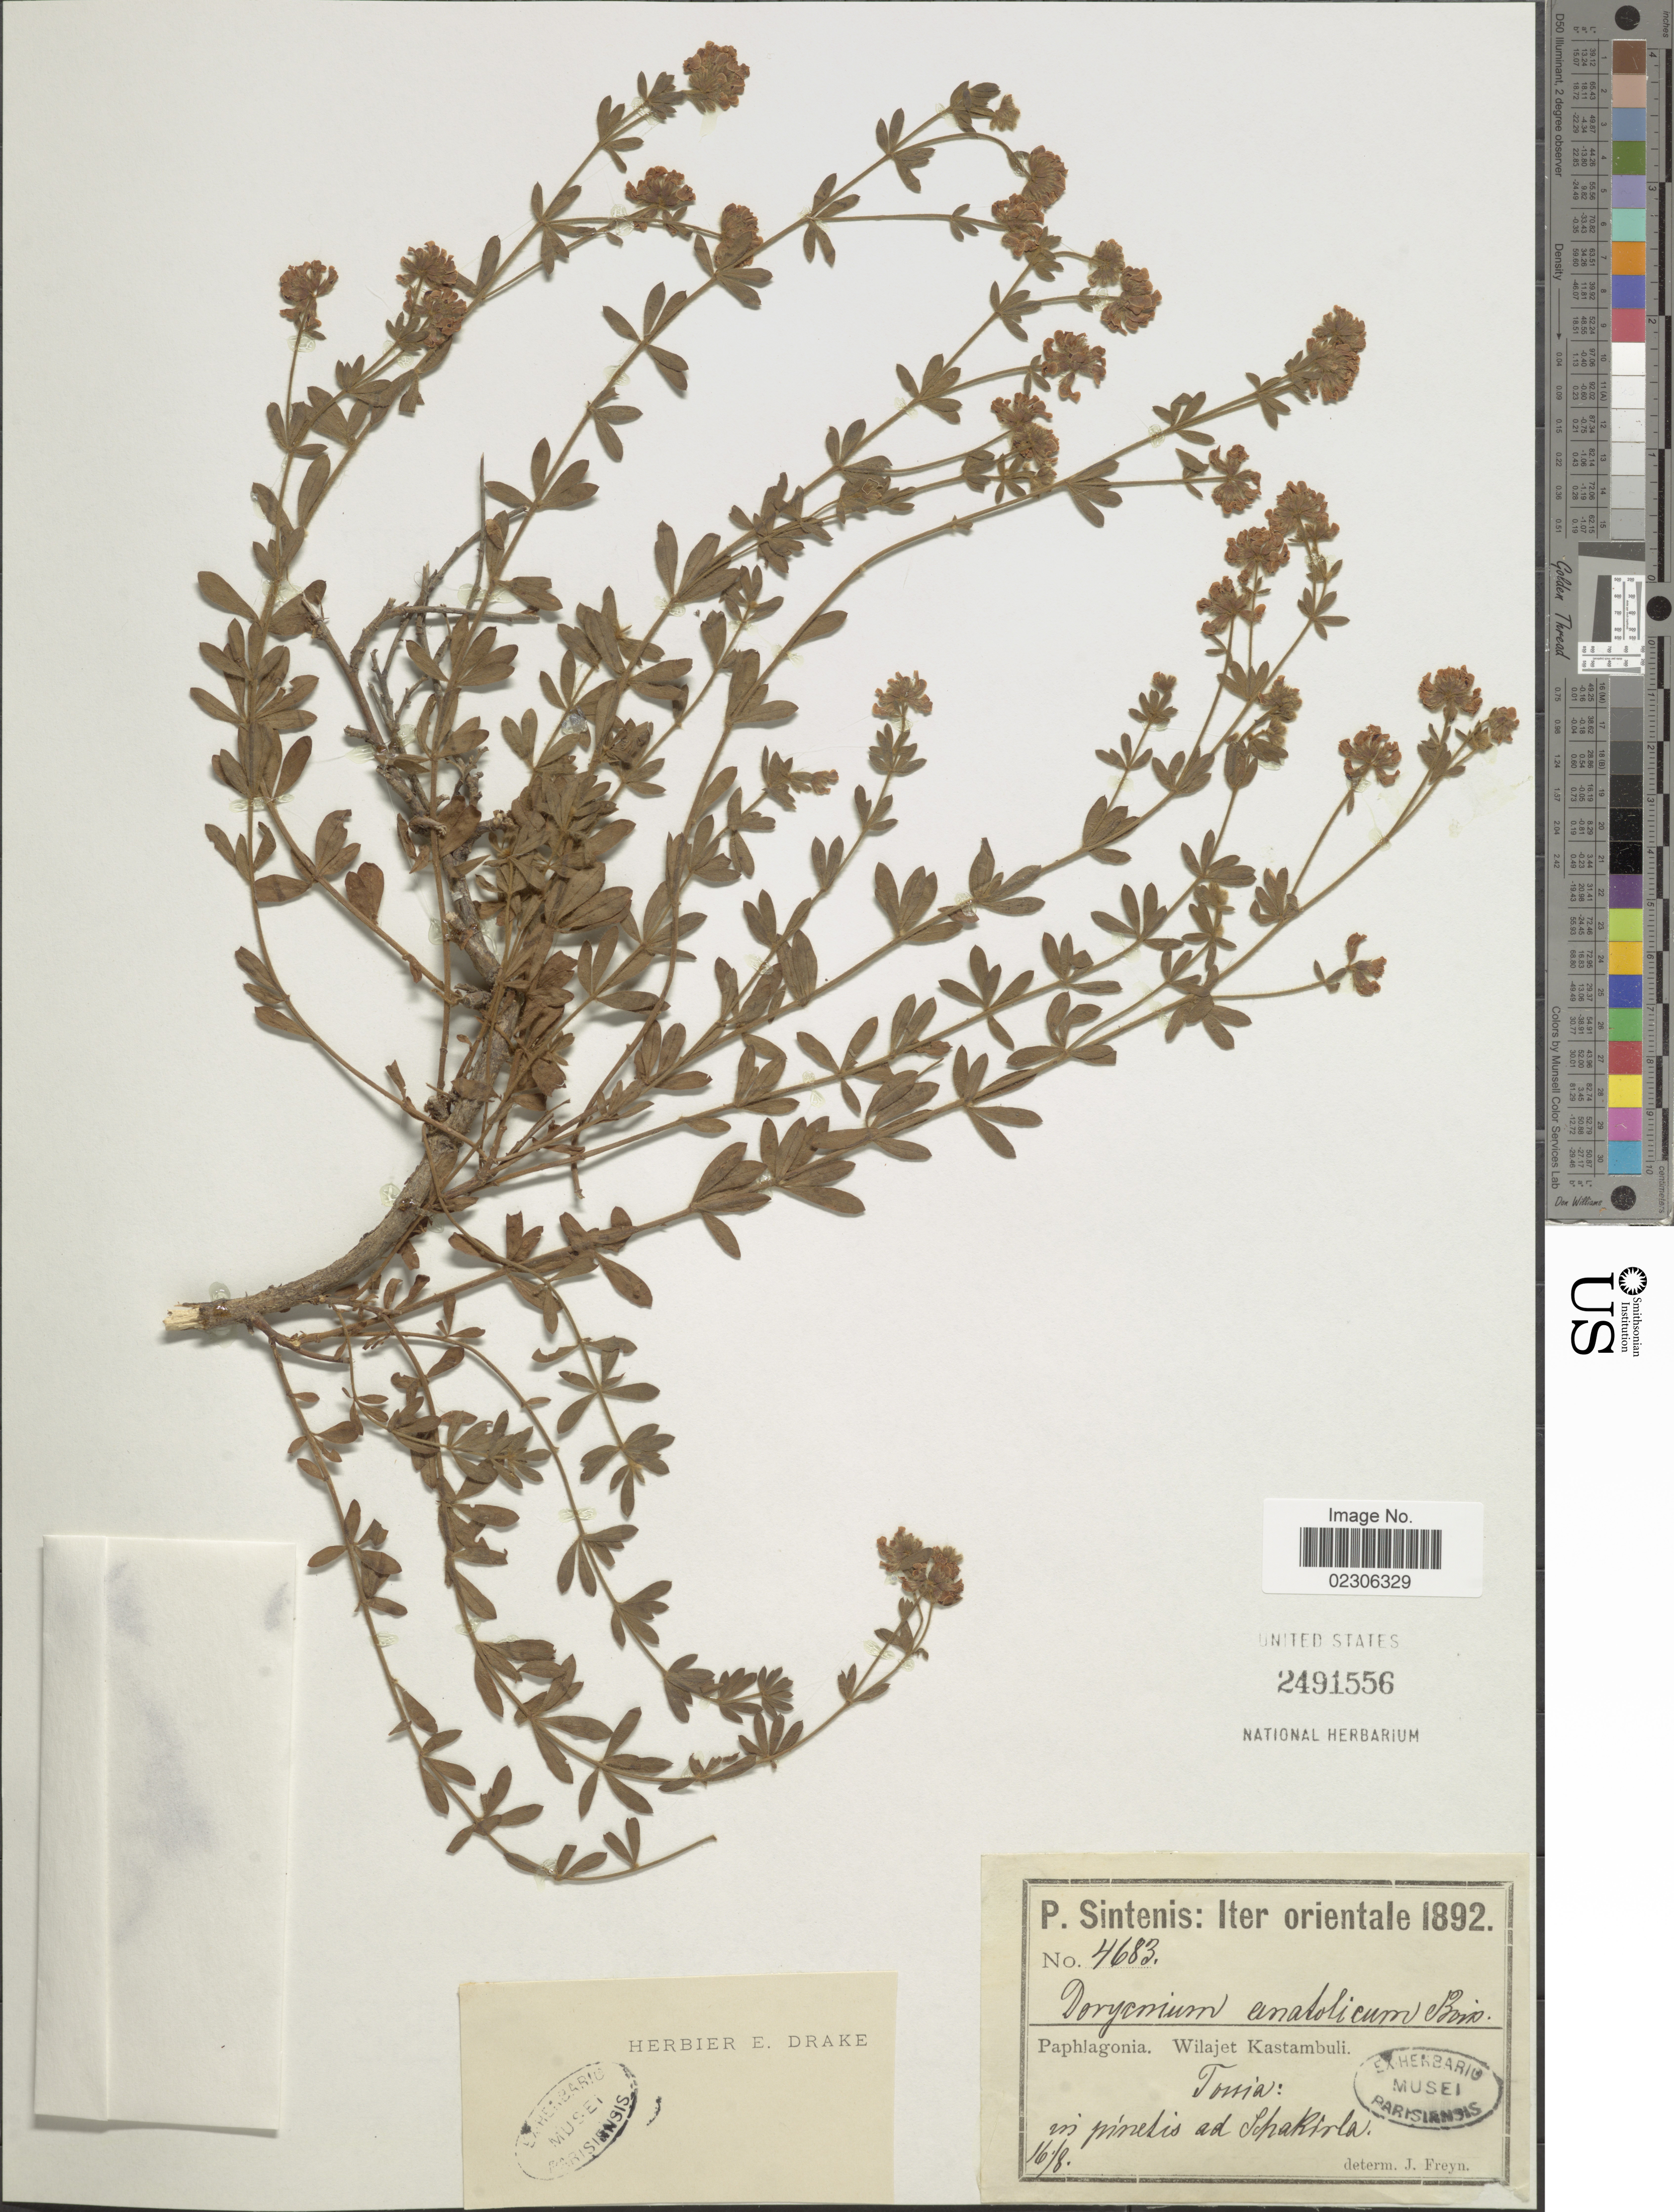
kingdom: Plantae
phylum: Tracheophyta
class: Magnoliopsida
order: Fabales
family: Fabaceae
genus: Dorycnium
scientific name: Dorycnium anatolicum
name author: Boiss. & Heldr.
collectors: P. Sintenis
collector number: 4683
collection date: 1892-08-16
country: Turkey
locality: Iter orientale, Paphlagonia, Wilajet Kastambuli, Tossia, in pinetis ad Scharika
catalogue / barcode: US 2491556